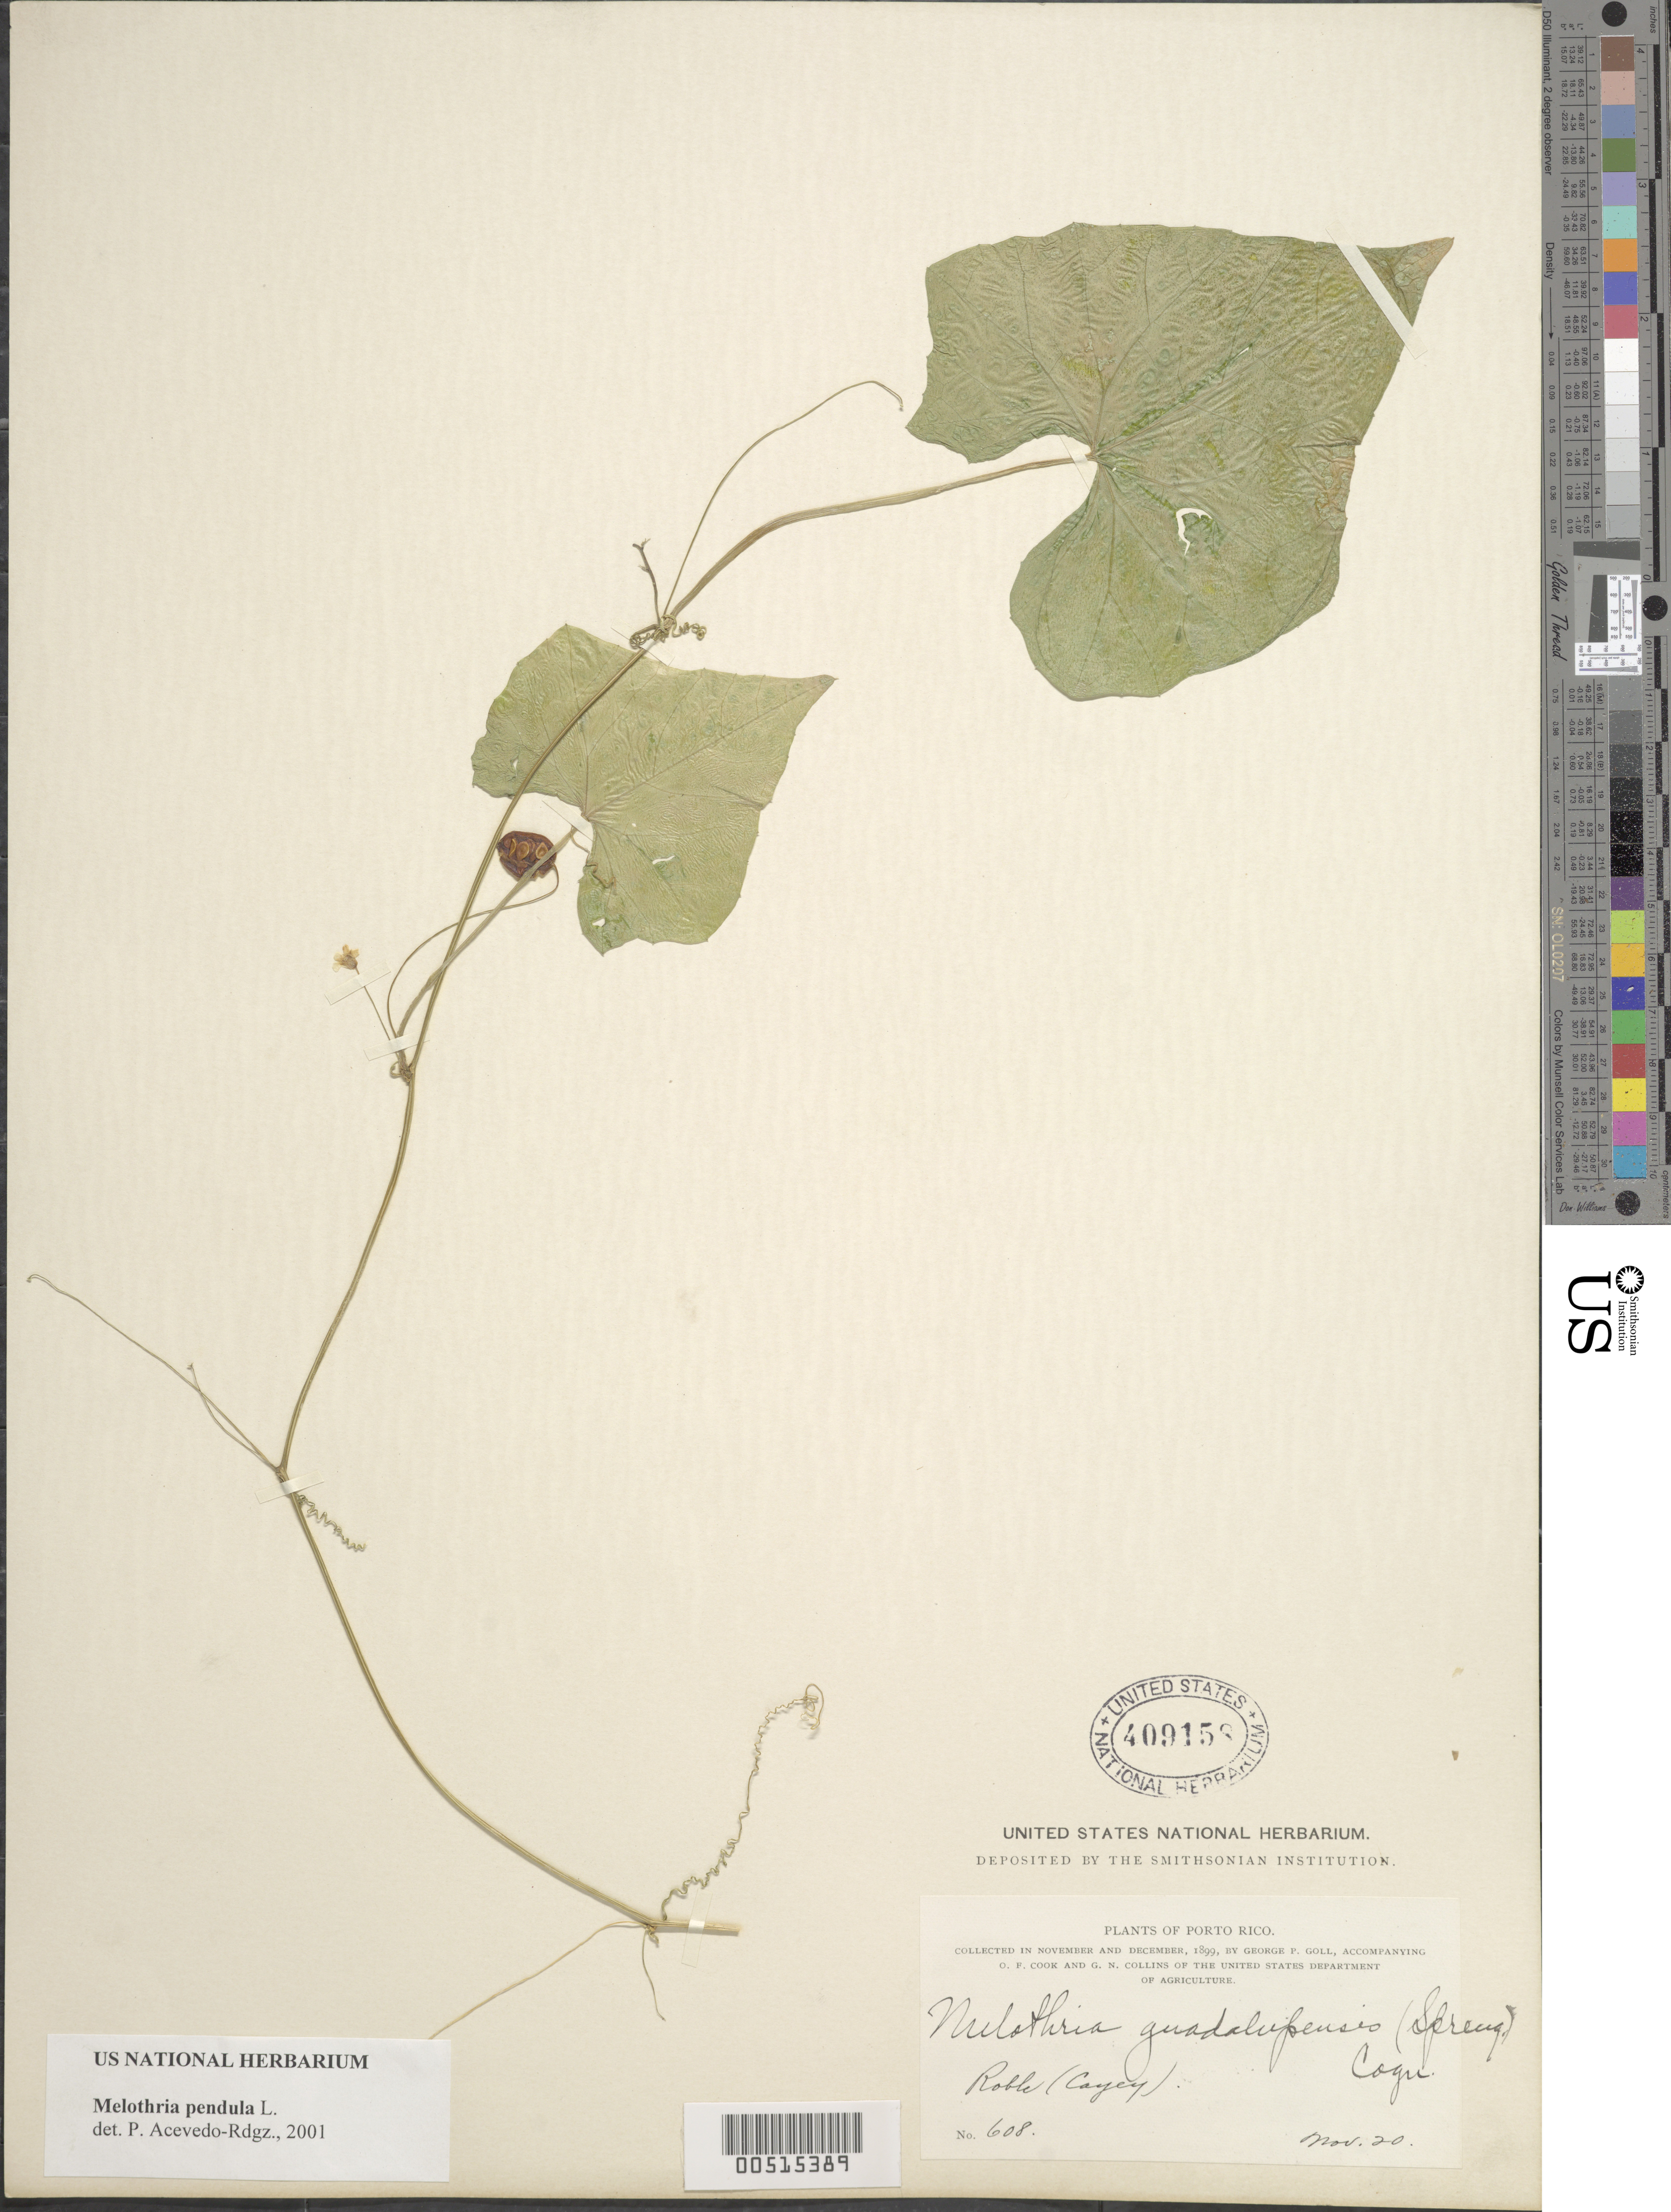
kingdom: Plantae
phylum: Tracheophyta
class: Magnoliopsida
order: Cucurbitales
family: Cucurbitaceae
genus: Melothria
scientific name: Melothria guadalupensis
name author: (Spreng.) Cogn.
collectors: G. Goll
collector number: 608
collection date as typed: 20 Nov 1899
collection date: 1899-11-20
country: Puerto Rico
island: Greater Antilles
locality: Roble (Cayey).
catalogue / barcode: US 409158